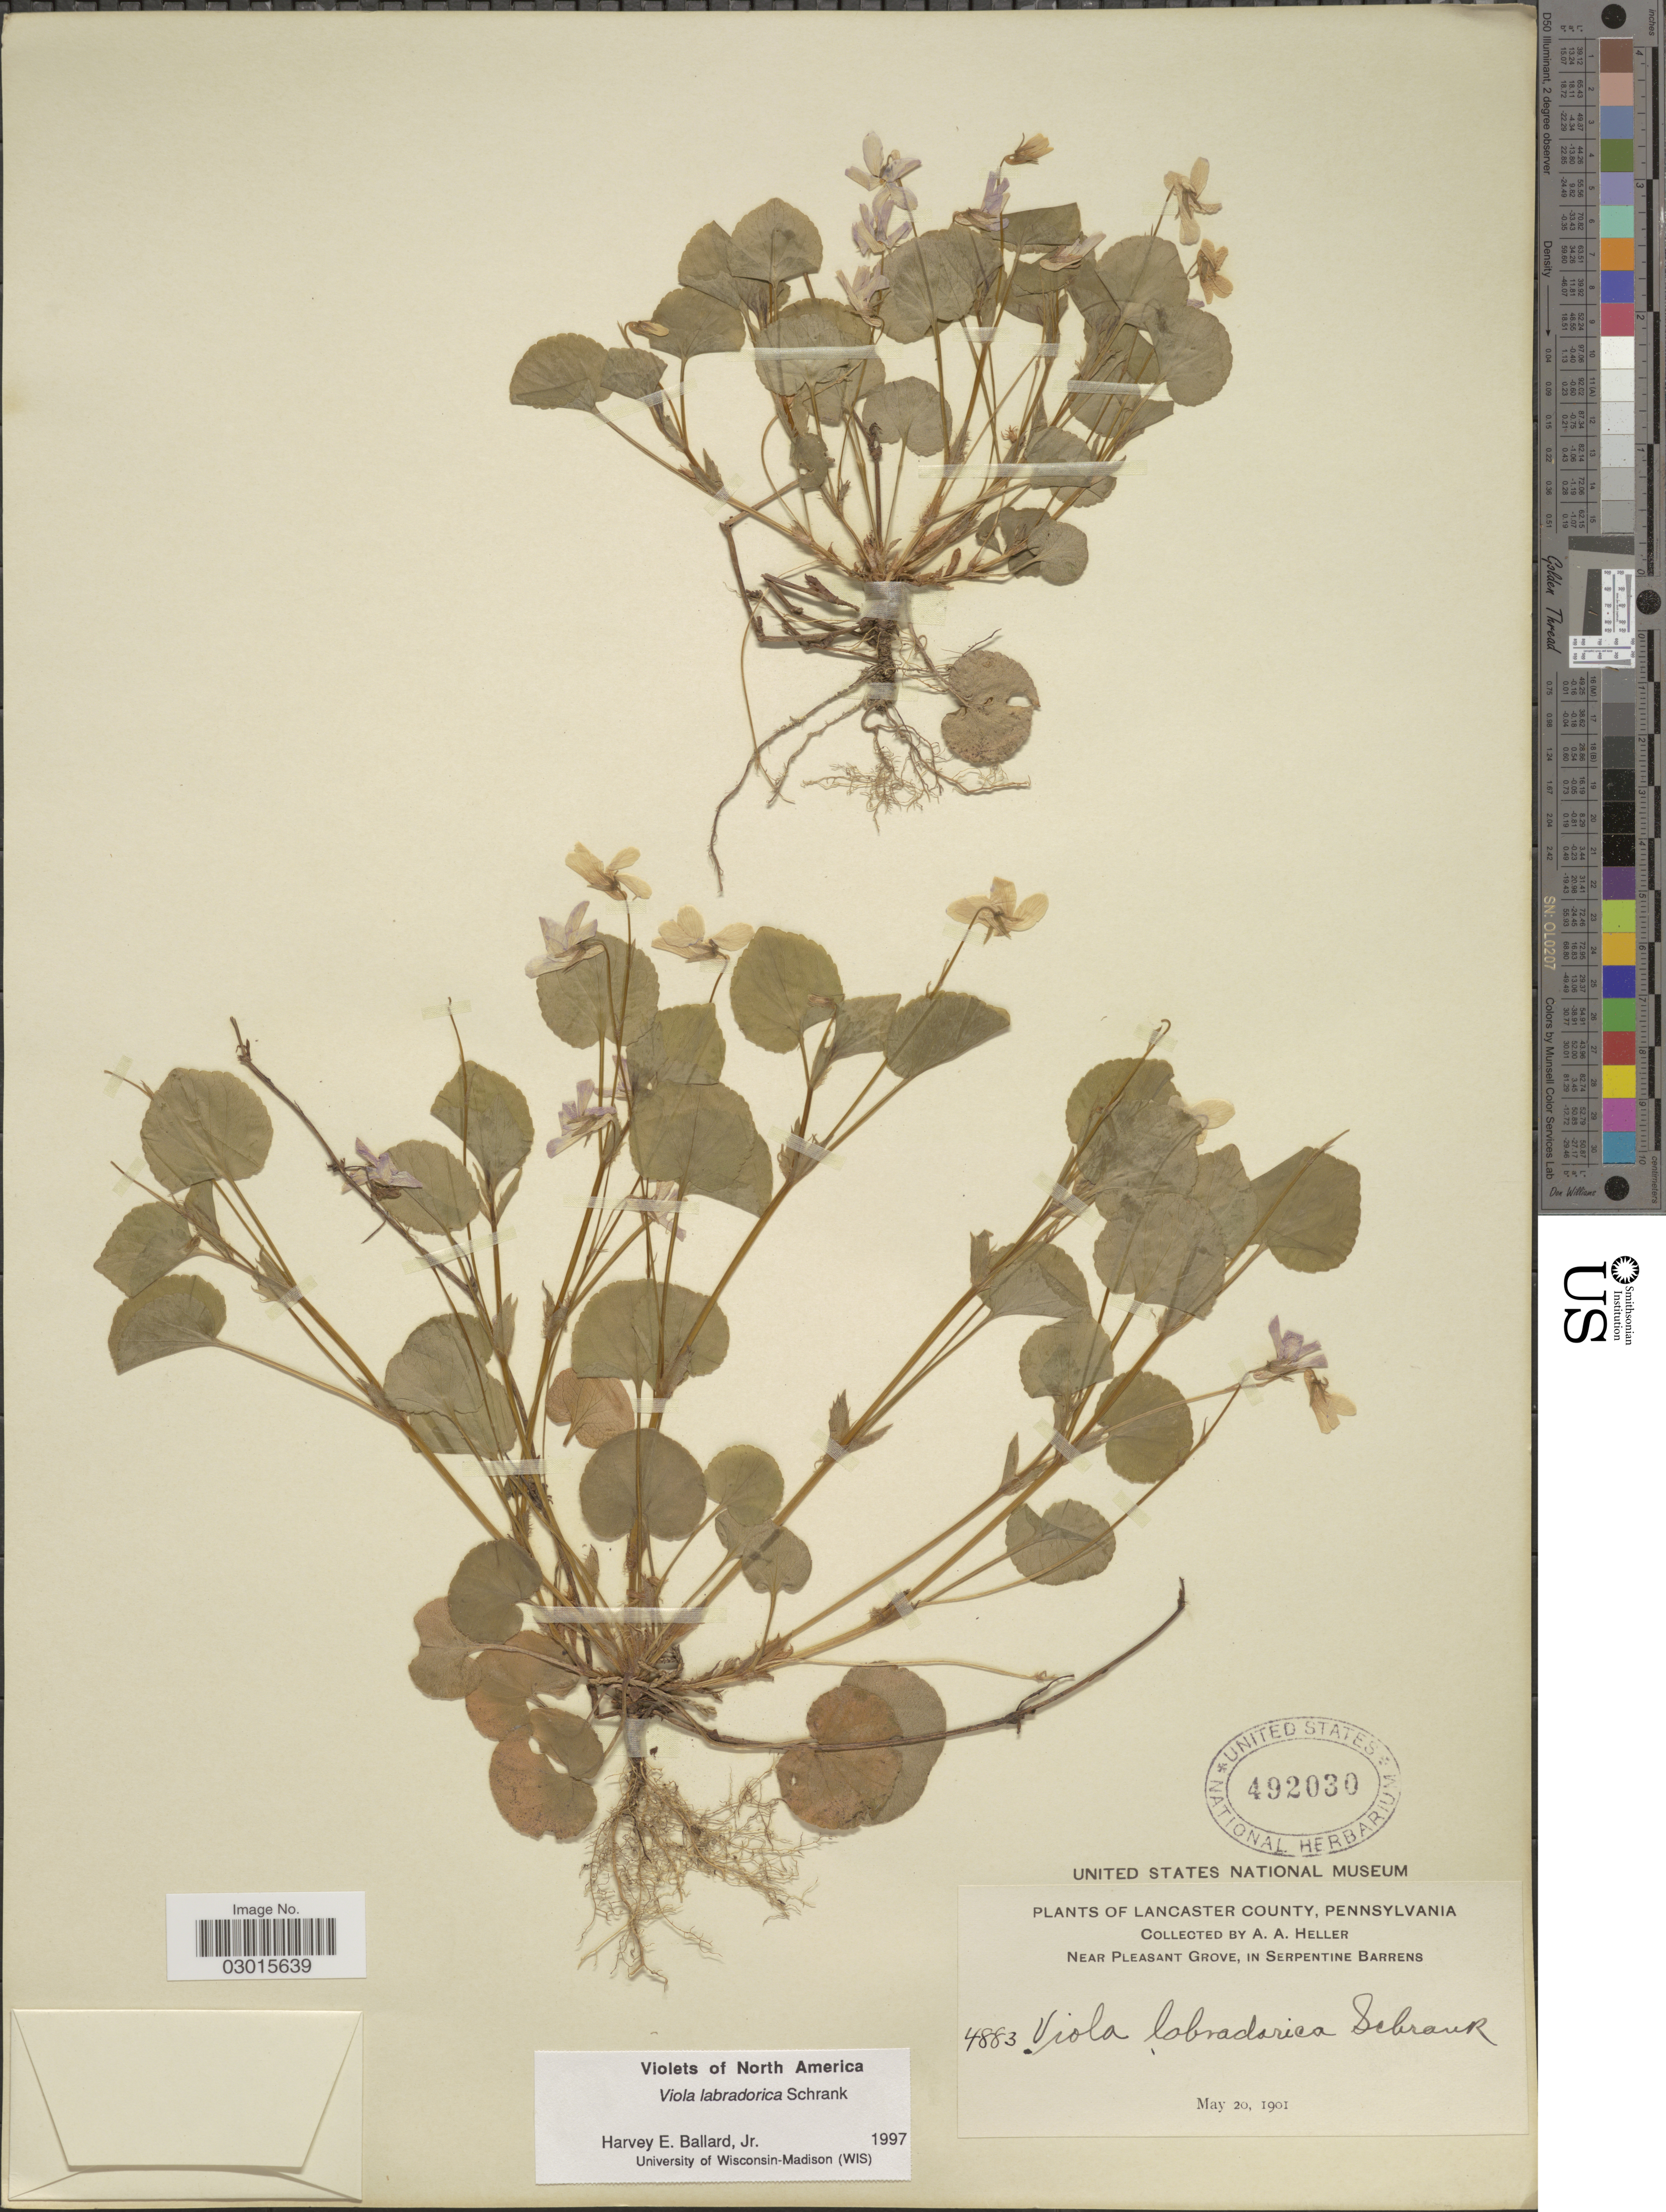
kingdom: Plantae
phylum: Tracheophyta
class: Magnoliopsida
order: Malpighiales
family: Violaceae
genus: Viola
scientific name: Viola labradorica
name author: Schrank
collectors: A. A. Heller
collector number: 4883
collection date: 1901-05-20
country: United States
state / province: Pennsylvania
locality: Lancaster County. Near Pleasant Grove, in Serpentine Barrens.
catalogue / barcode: US 492030